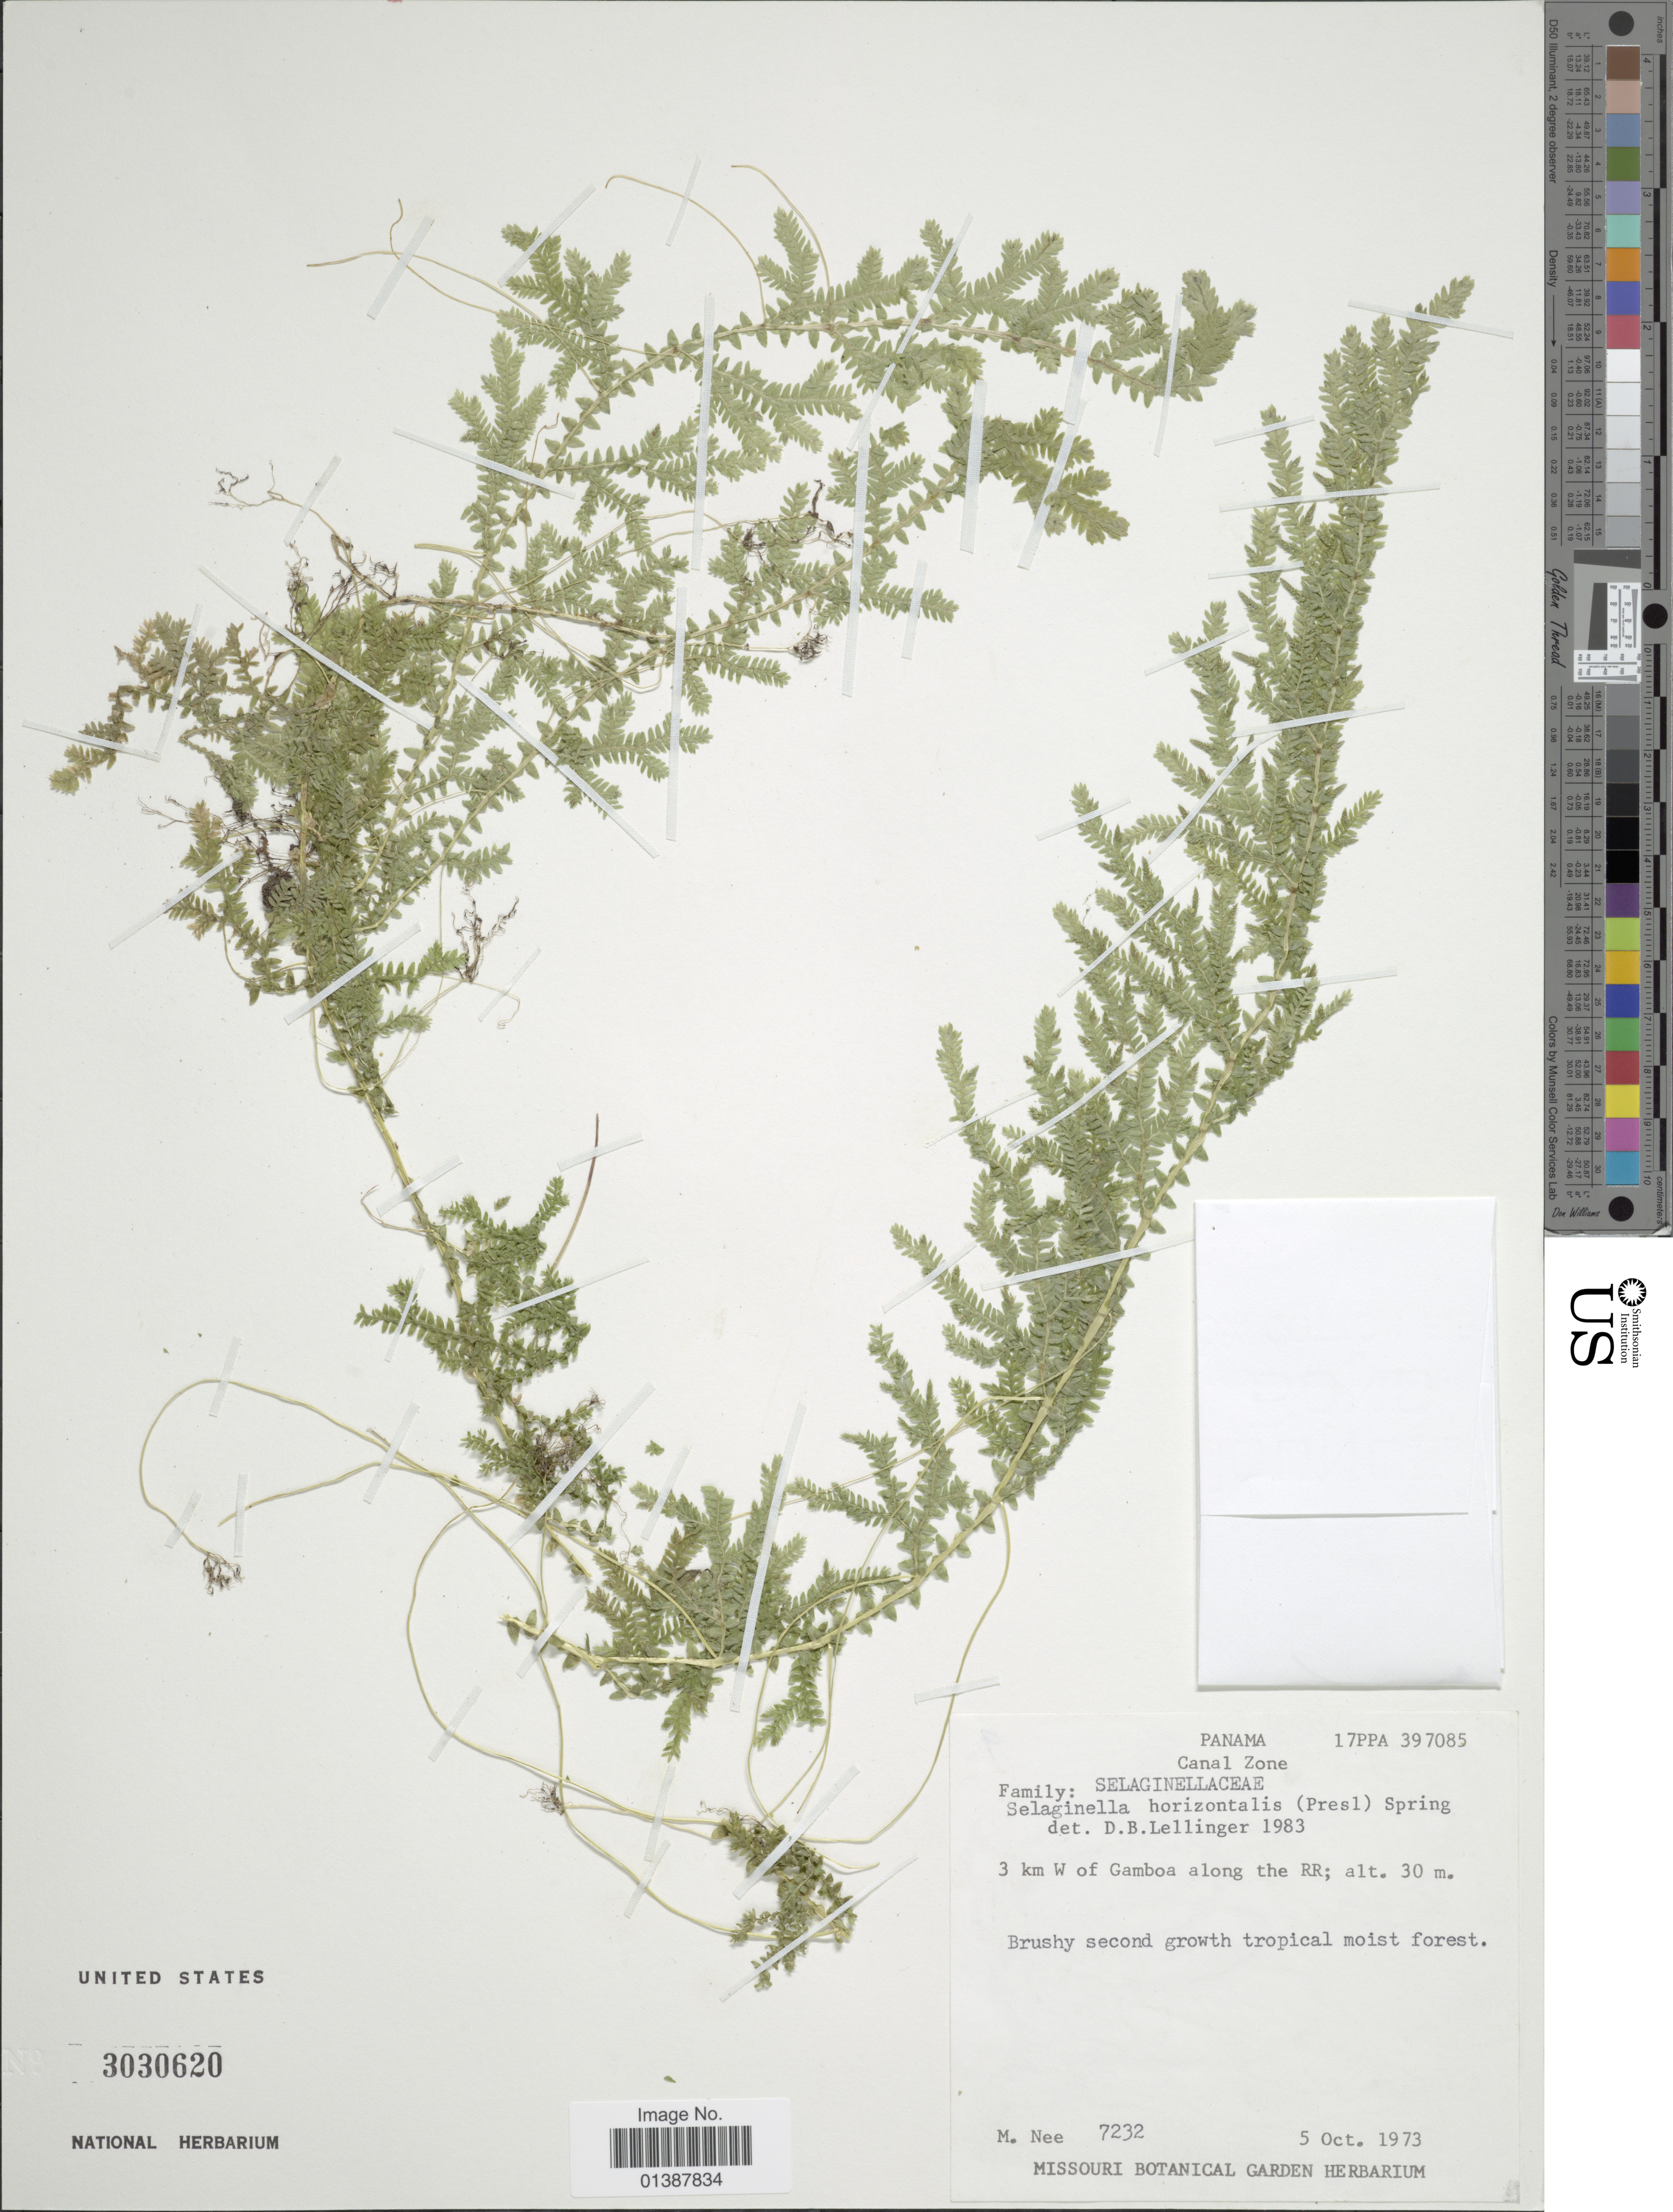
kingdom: Plantae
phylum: Tracheophyta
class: Lycopodiopsida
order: Selaginellales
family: Selaginellaceae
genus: Selaginella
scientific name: Selaginella horizontalis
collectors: M. Nee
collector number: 7232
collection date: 1973-10-05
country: Panama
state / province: Colón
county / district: Canal Zone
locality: Canal Zone, 3 km W of Gamboa along the RR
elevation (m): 30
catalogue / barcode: US 3030620